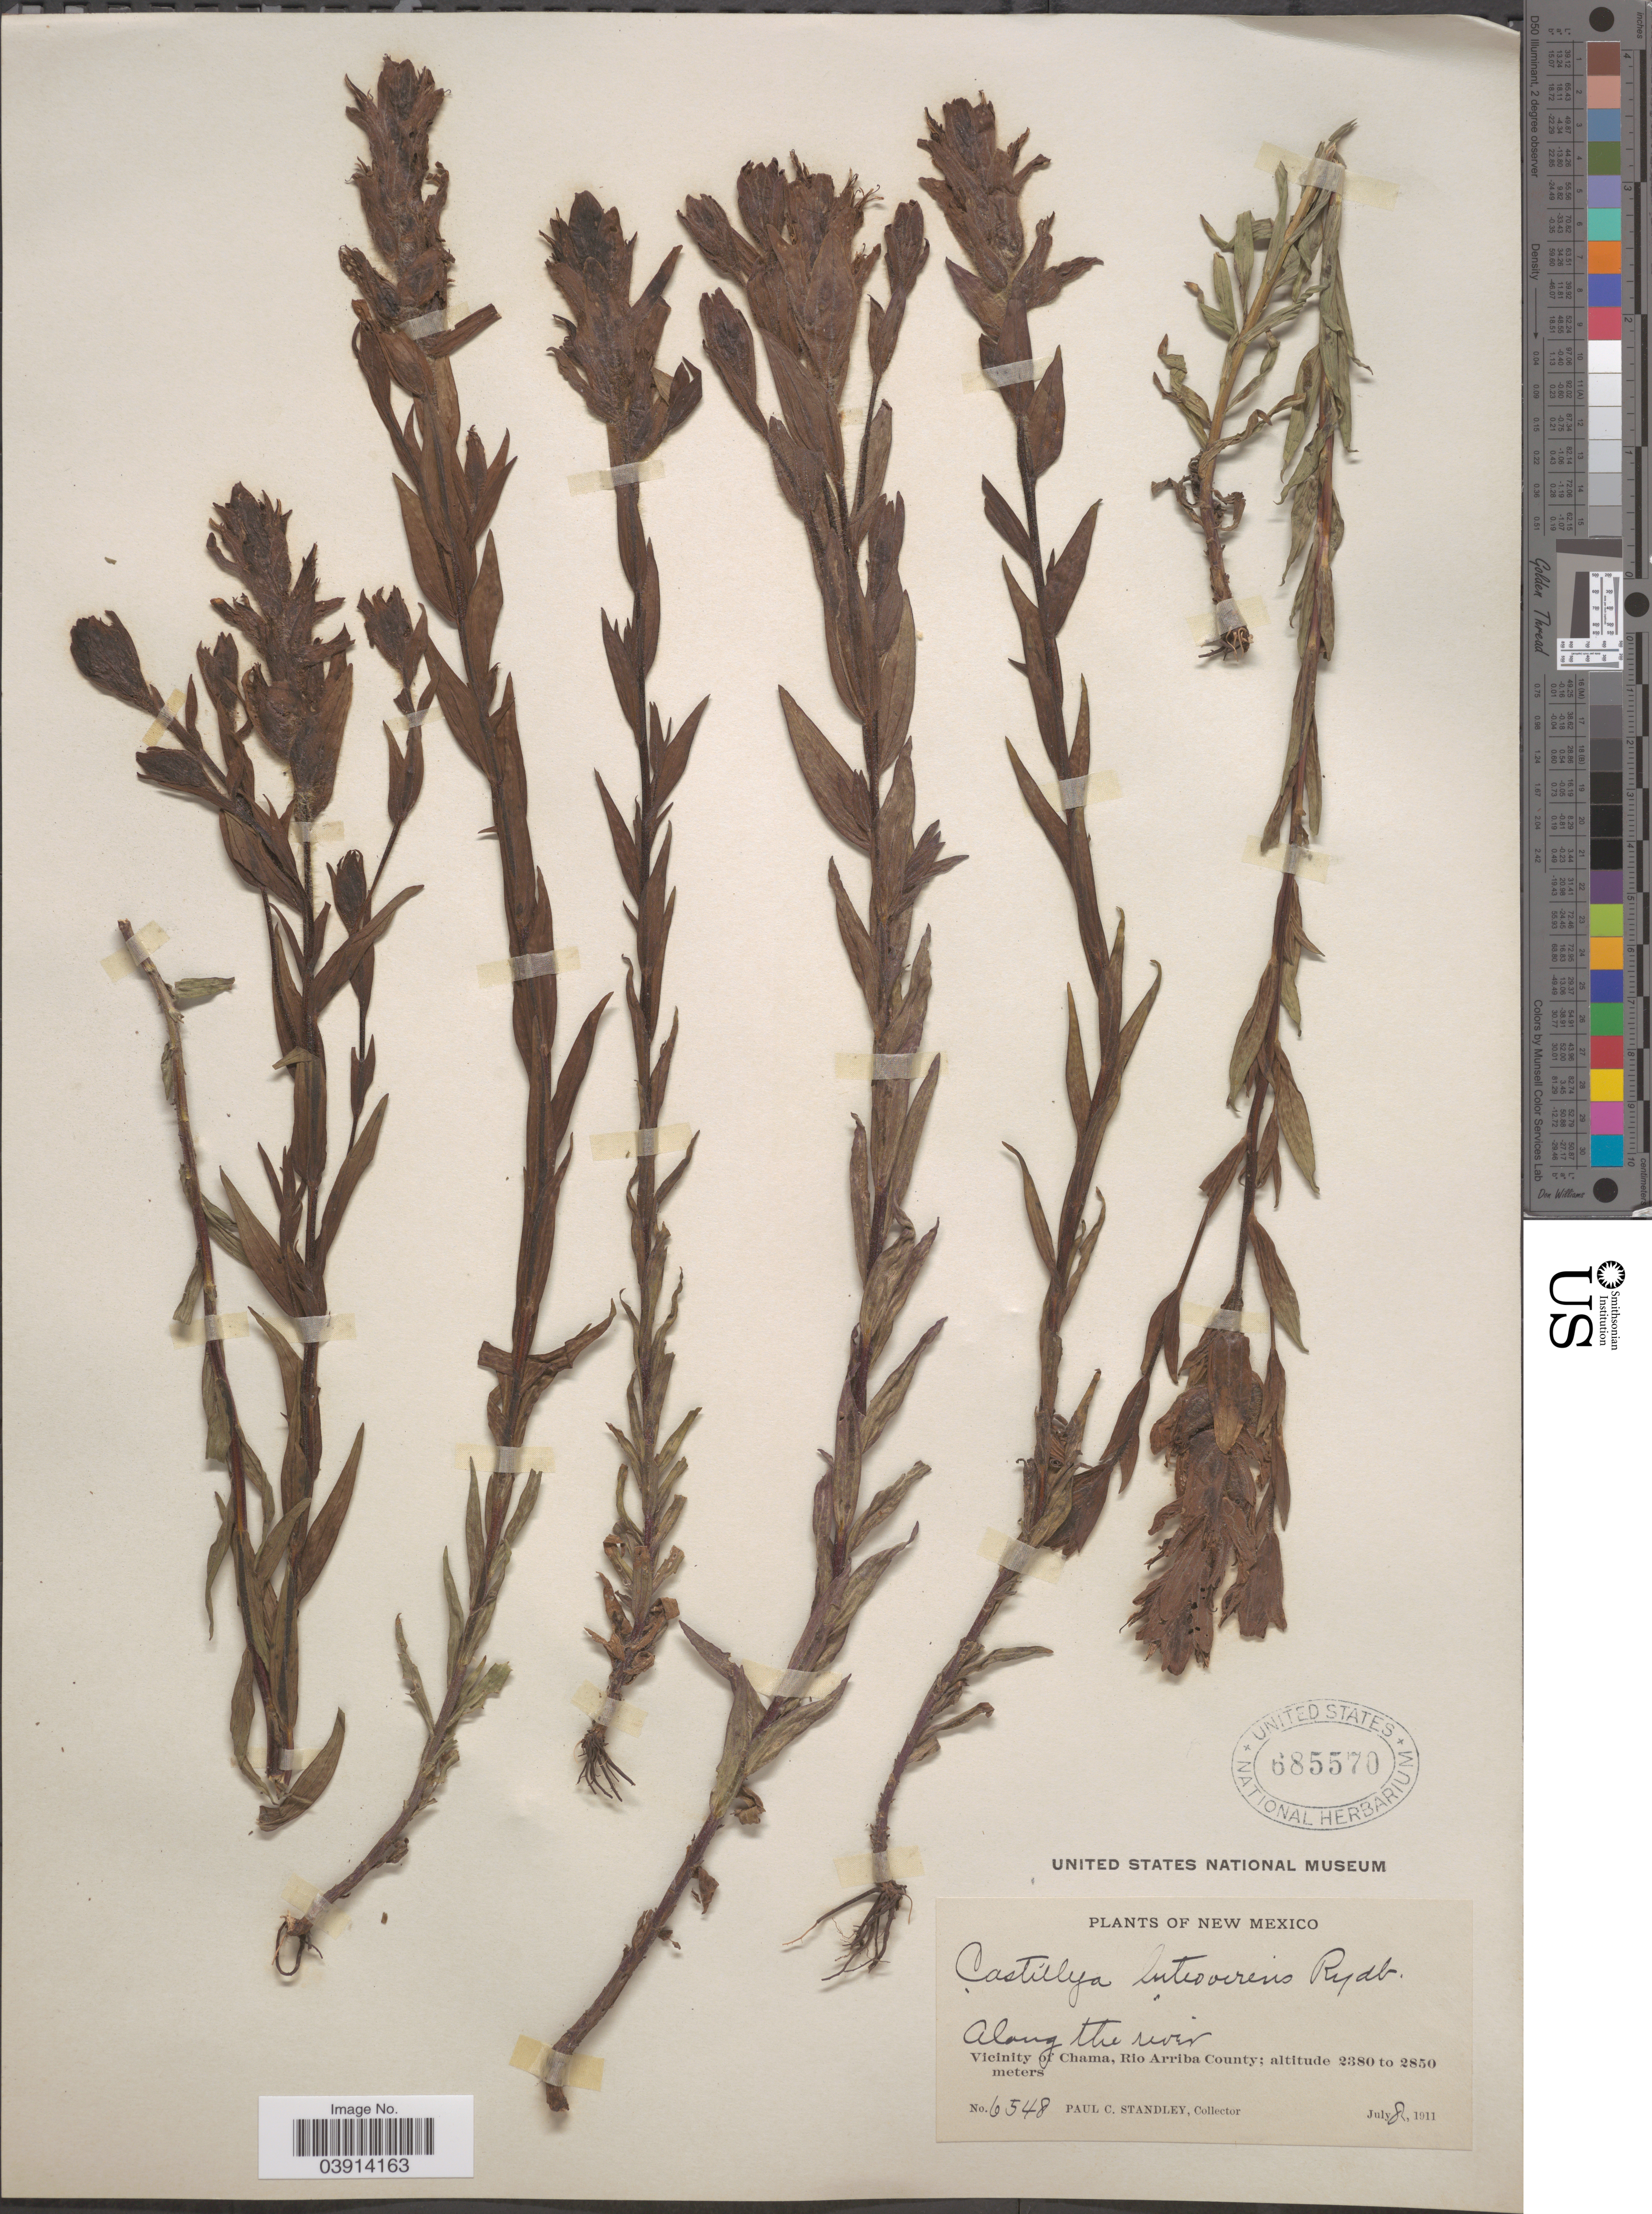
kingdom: Plantae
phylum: Tracheophyta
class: Magnoliopsida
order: Lamiales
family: Orobanchaceae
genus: Castilleja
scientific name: Castilleja septentrionalis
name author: Lindl.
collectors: P. C. Standley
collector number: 6548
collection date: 1911-07-08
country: United States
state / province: New Mexico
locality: Vicinity of Chama, Rio Arriba County.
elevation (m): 2380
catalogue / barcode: US 685570